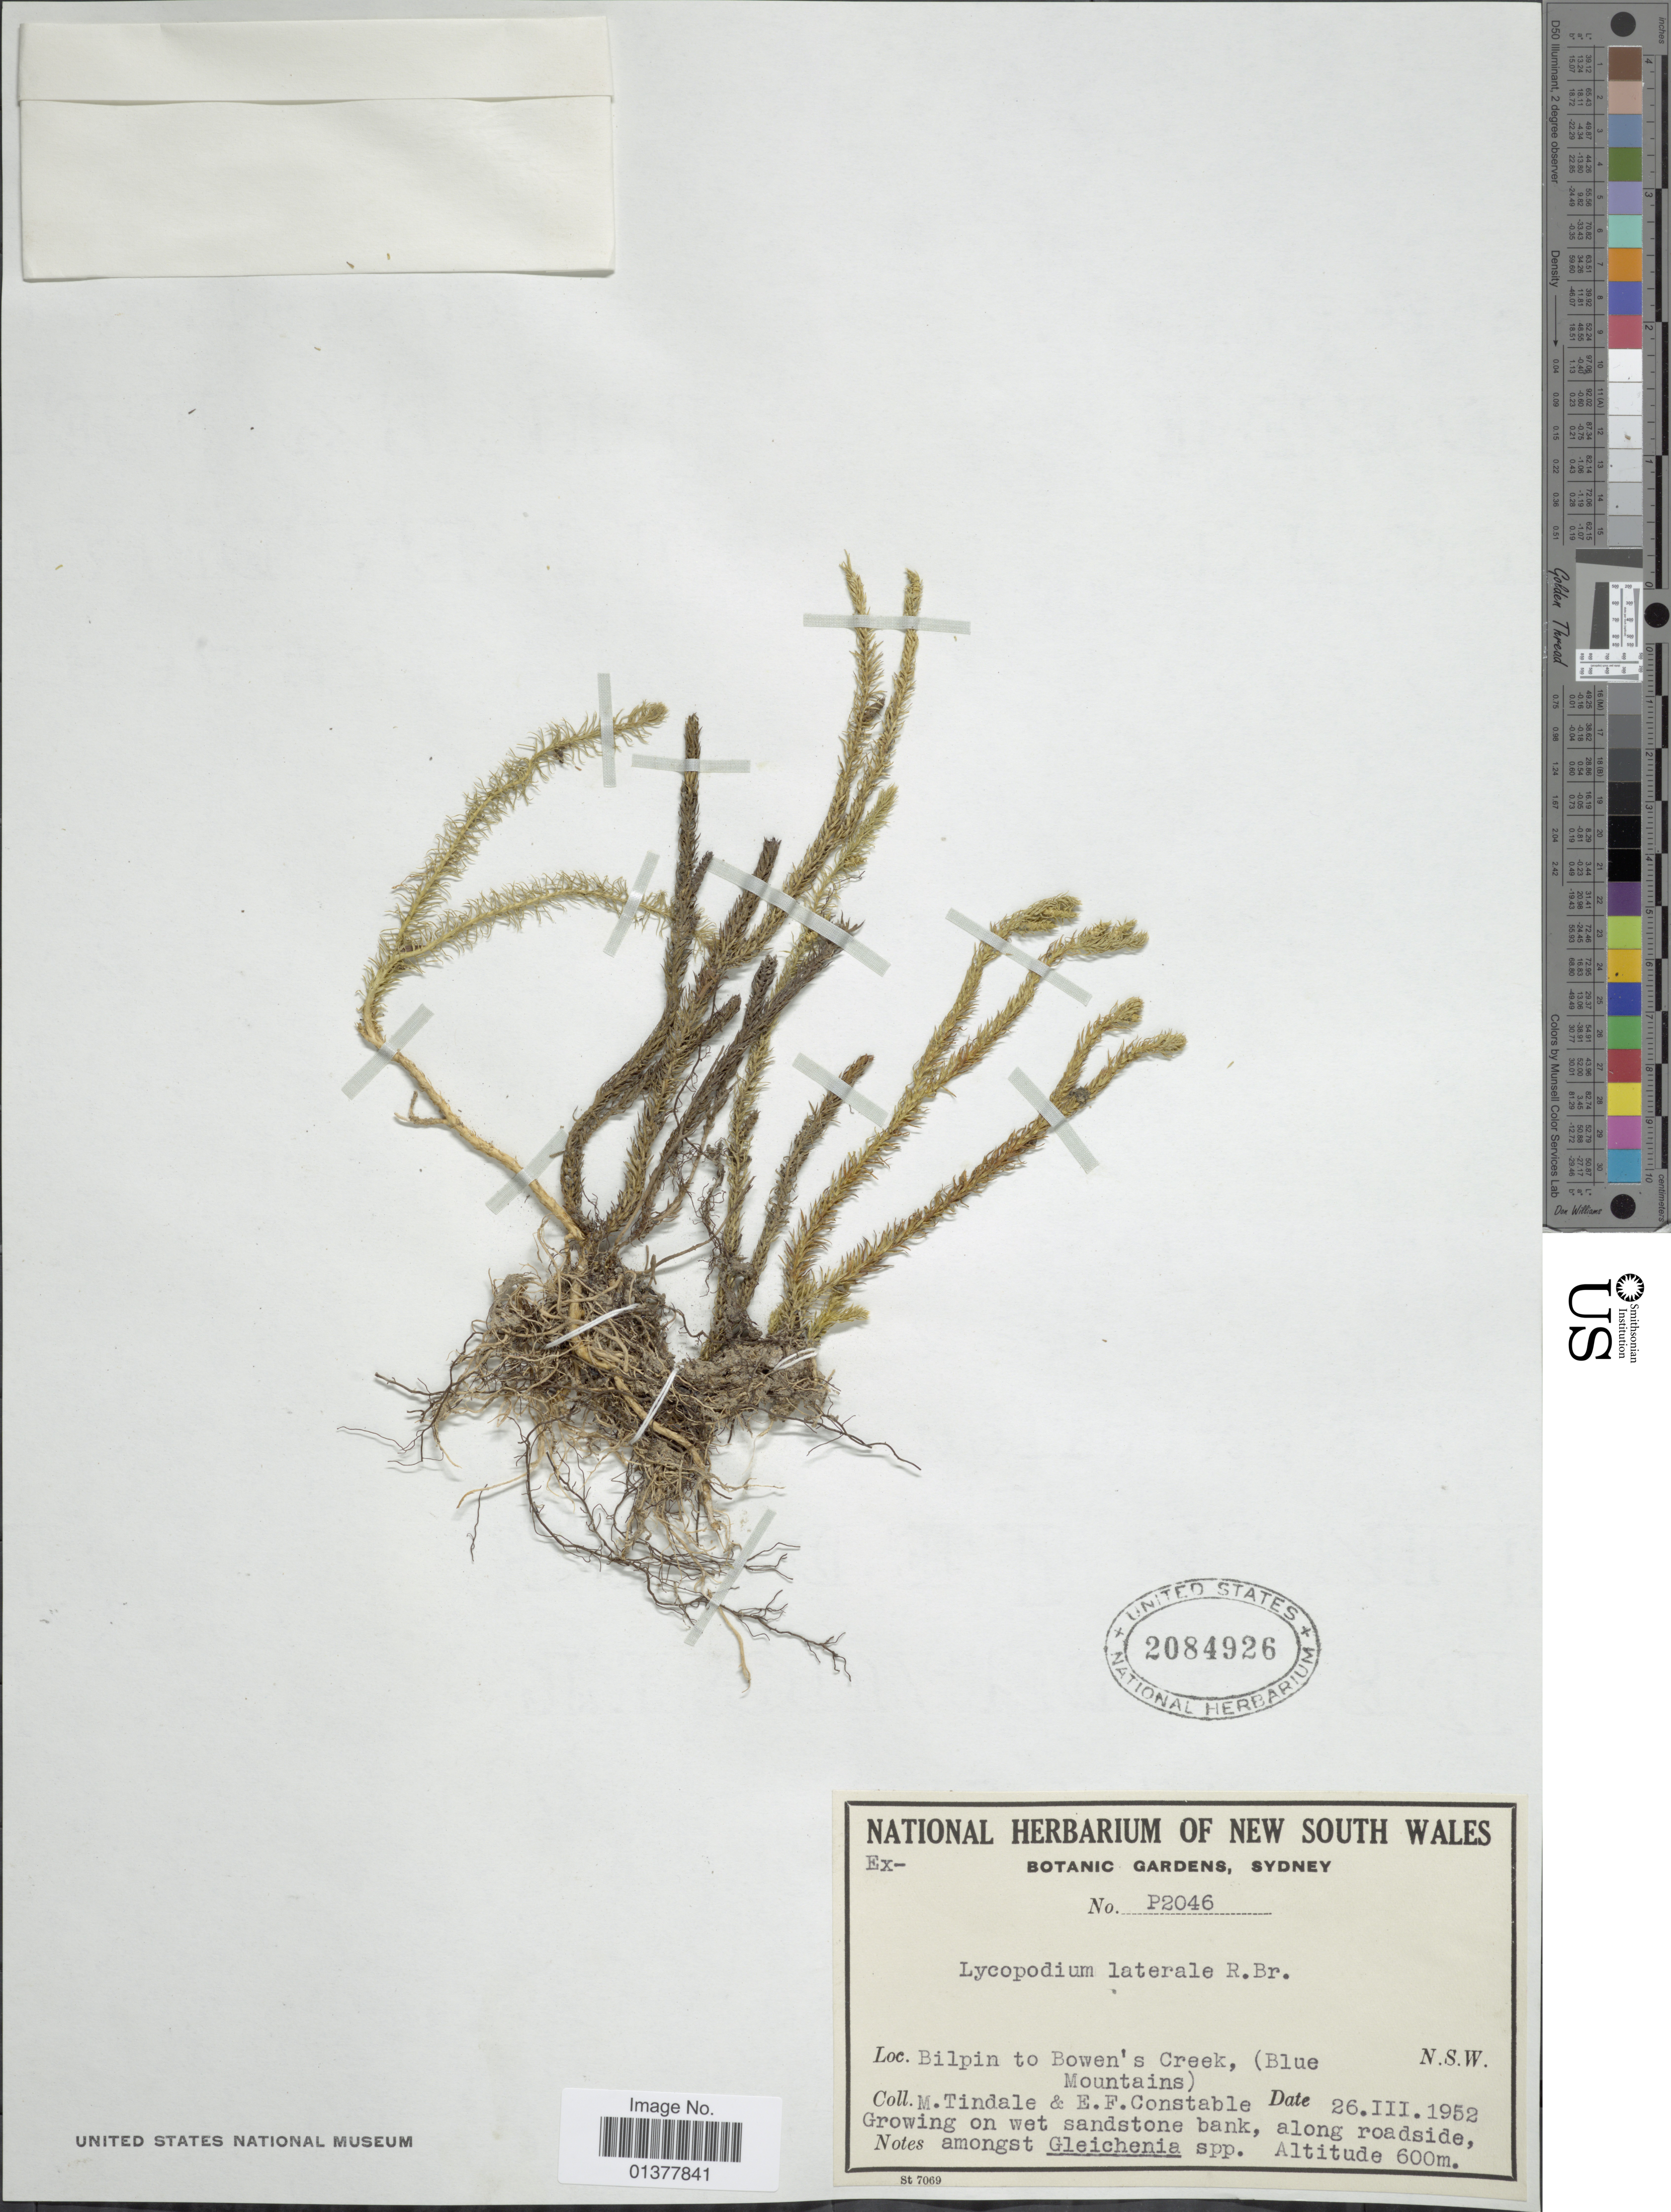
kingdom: Plantae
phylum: Tracheophyta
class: Lycopodiopsida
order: Lycopodiales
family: Lycopodiaceae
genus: Lateristachys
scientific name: Lateristachys lateralis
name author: (R. Br.) Holub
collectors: M. D. Tindale & E. F. Constable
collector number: P2046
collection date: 1952-03-26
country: Australia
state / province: New South Wales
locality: Bilpin to Bowen's Creek, Blue Mountains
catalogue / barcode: US 2084926